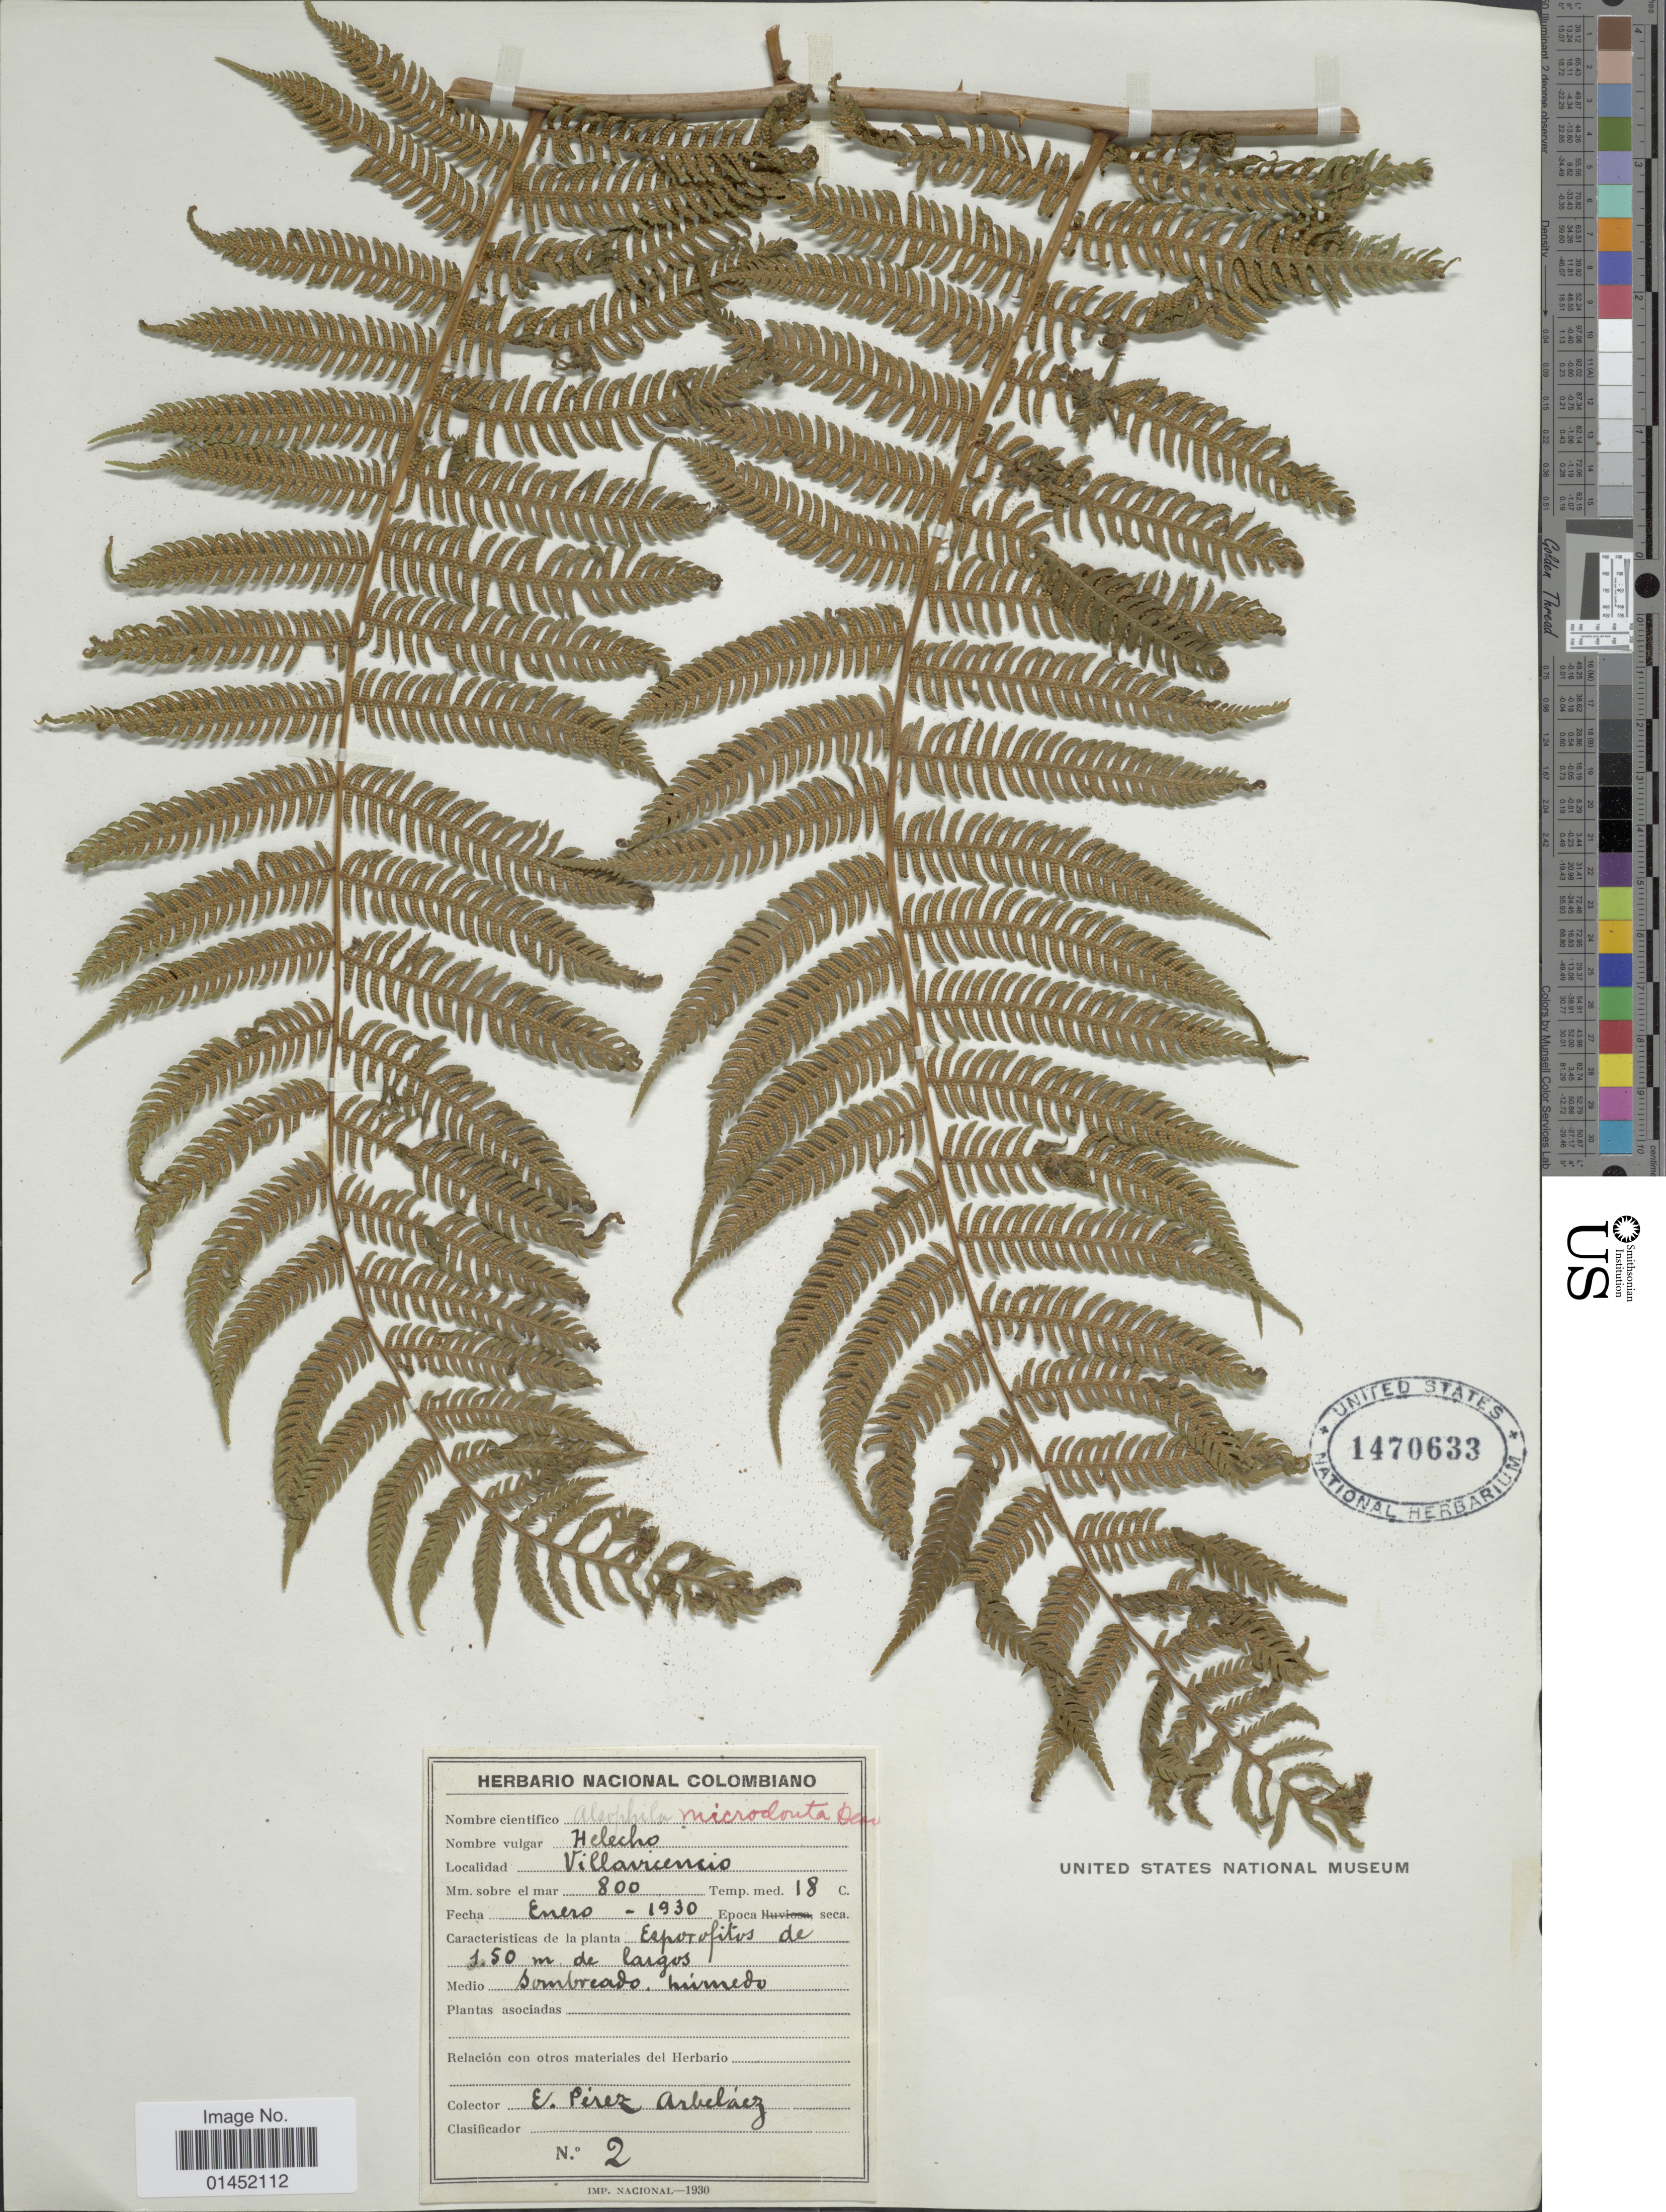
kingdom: Plantae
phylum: Tracheophyta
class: Polypodiopsida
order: Cyatheales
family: Cyatheaceae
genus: Cyathea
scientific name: Cyathea microdonta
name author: (Desv.) Domin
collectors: E. Pérez Arbeláez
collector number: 2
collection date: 1930-01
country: Colombia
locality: Villavicencio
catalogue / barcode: US 1470633